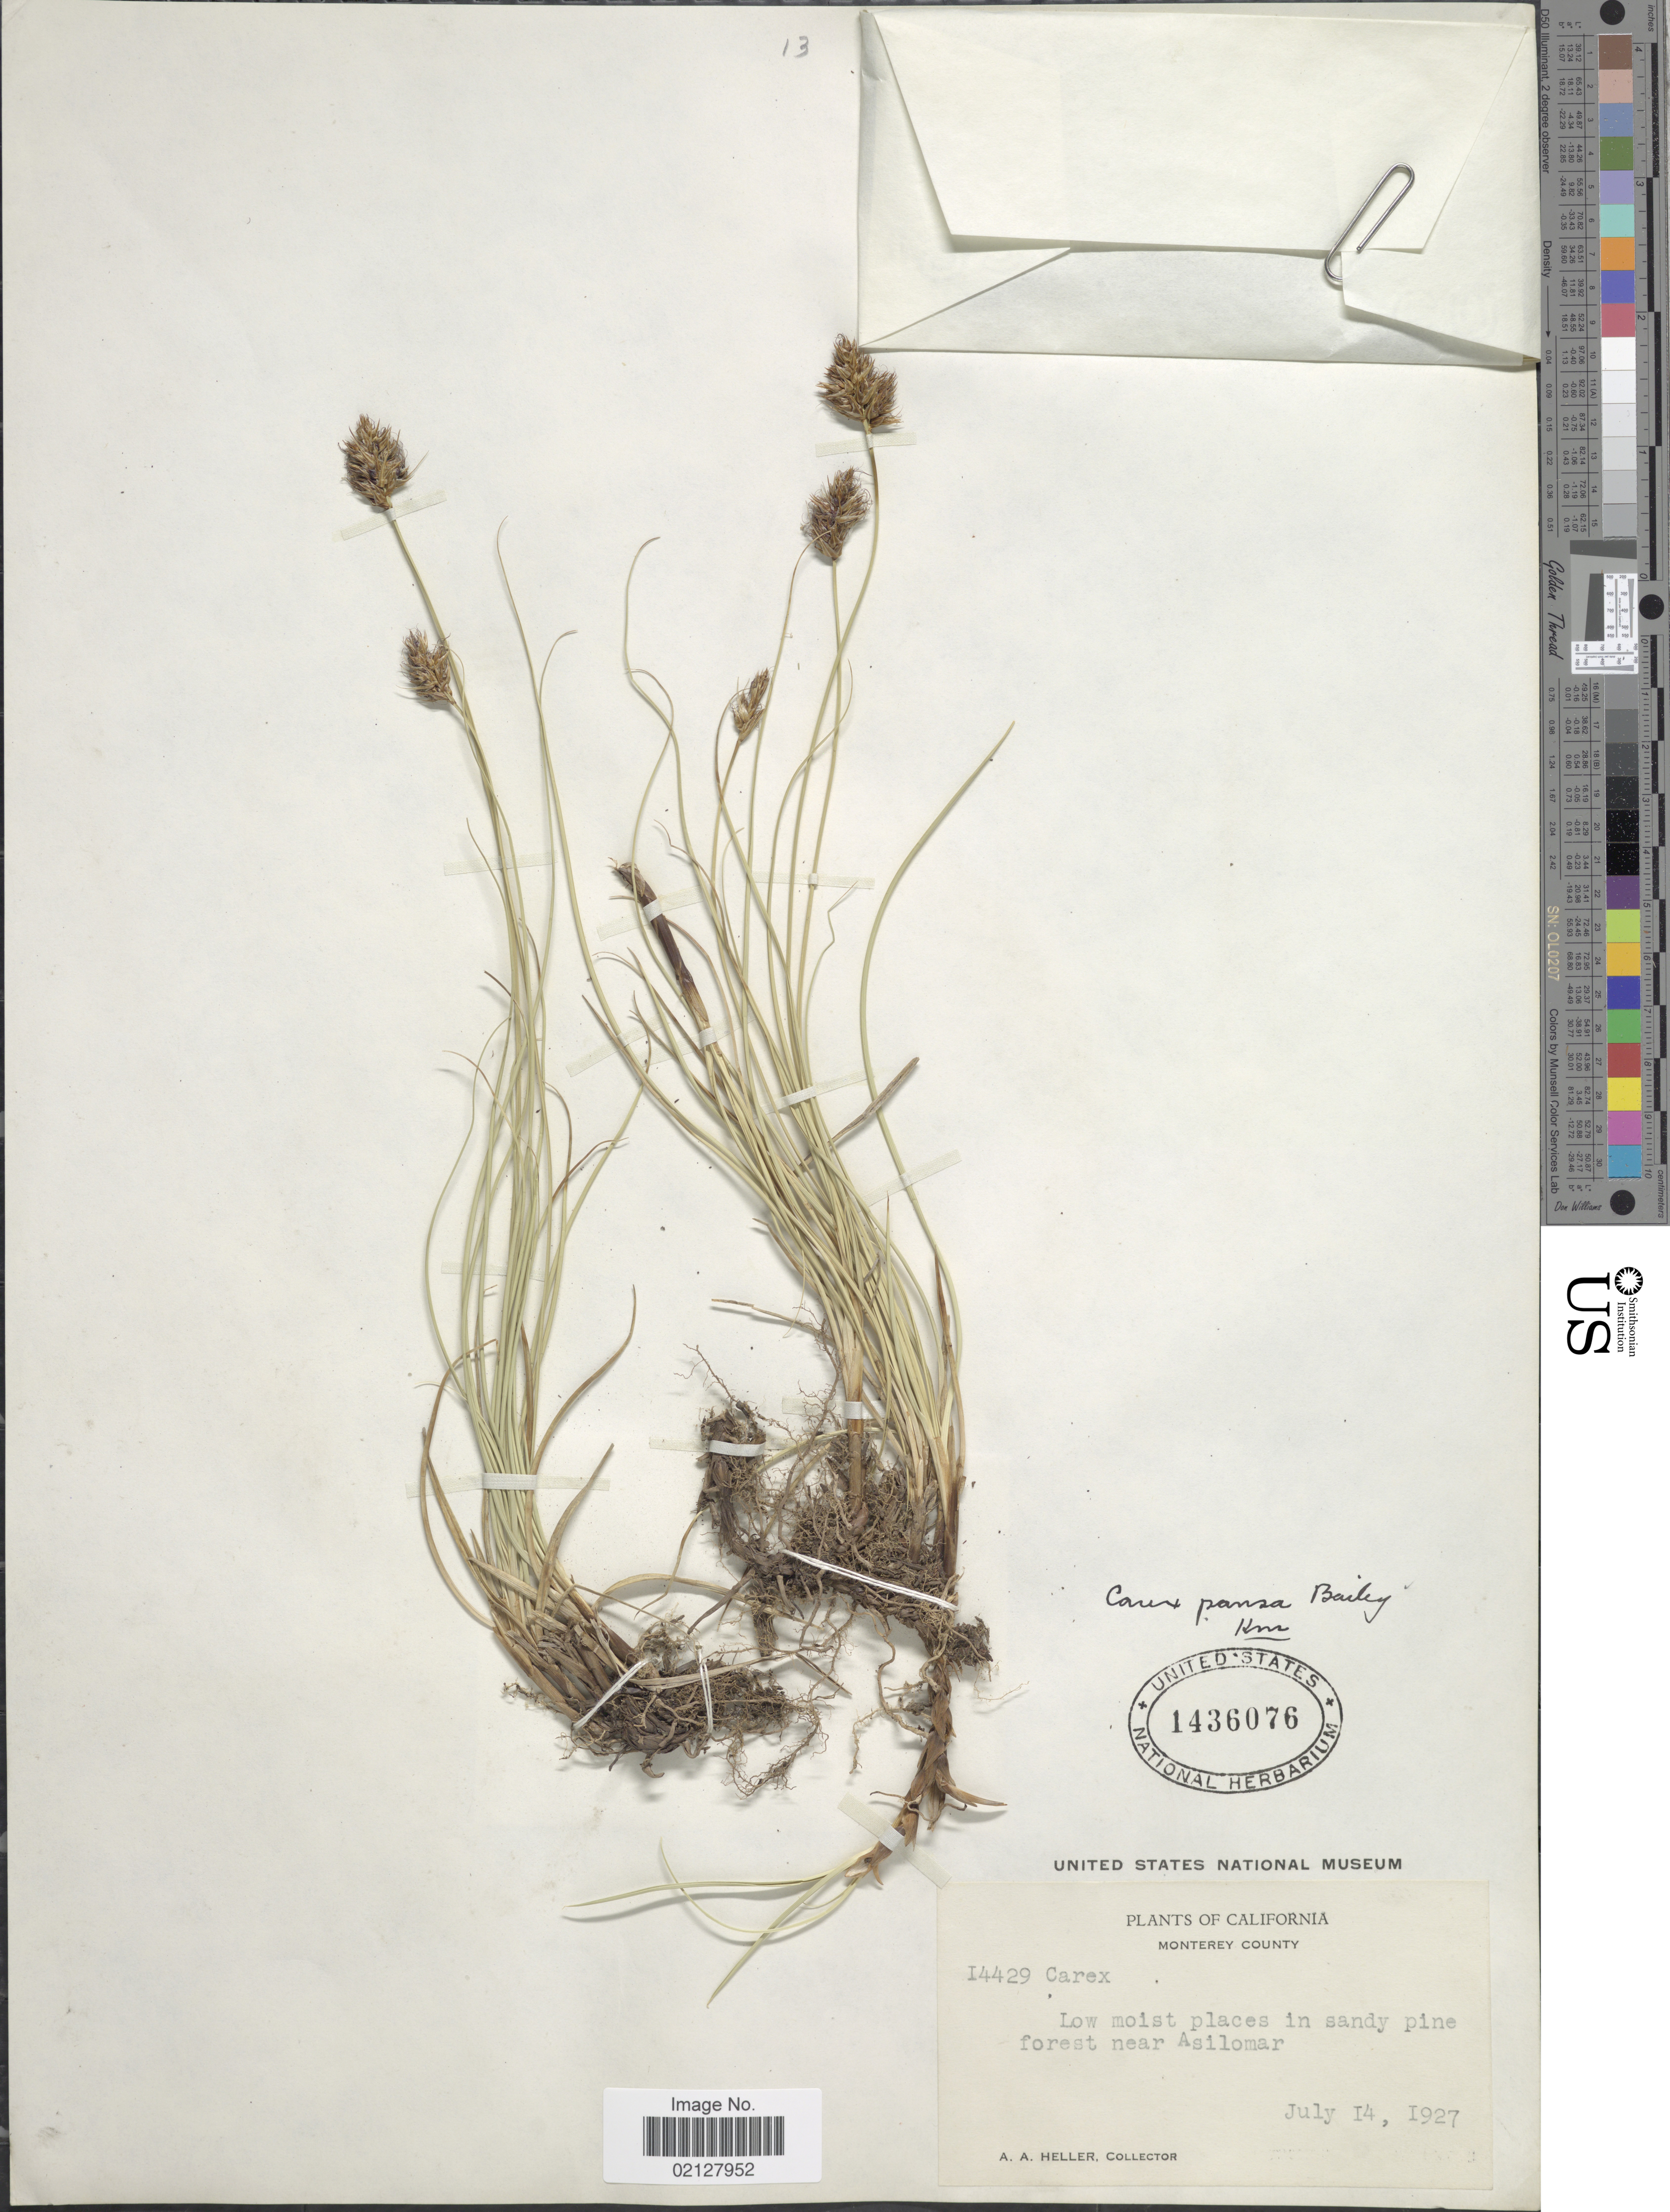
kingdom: Plantae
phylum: Tracheophyta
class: Liliopsida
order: Poales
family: Cyperaceae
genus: Carex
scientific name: Carex pansa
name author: L.H. Bailey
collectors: A. A. Heller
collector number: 14429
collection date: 1927-07-14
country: United States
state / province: California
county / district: Monterey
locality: Monterey County. Low moist places in sandy pine forest near Asilomar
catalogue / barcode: US 1436076